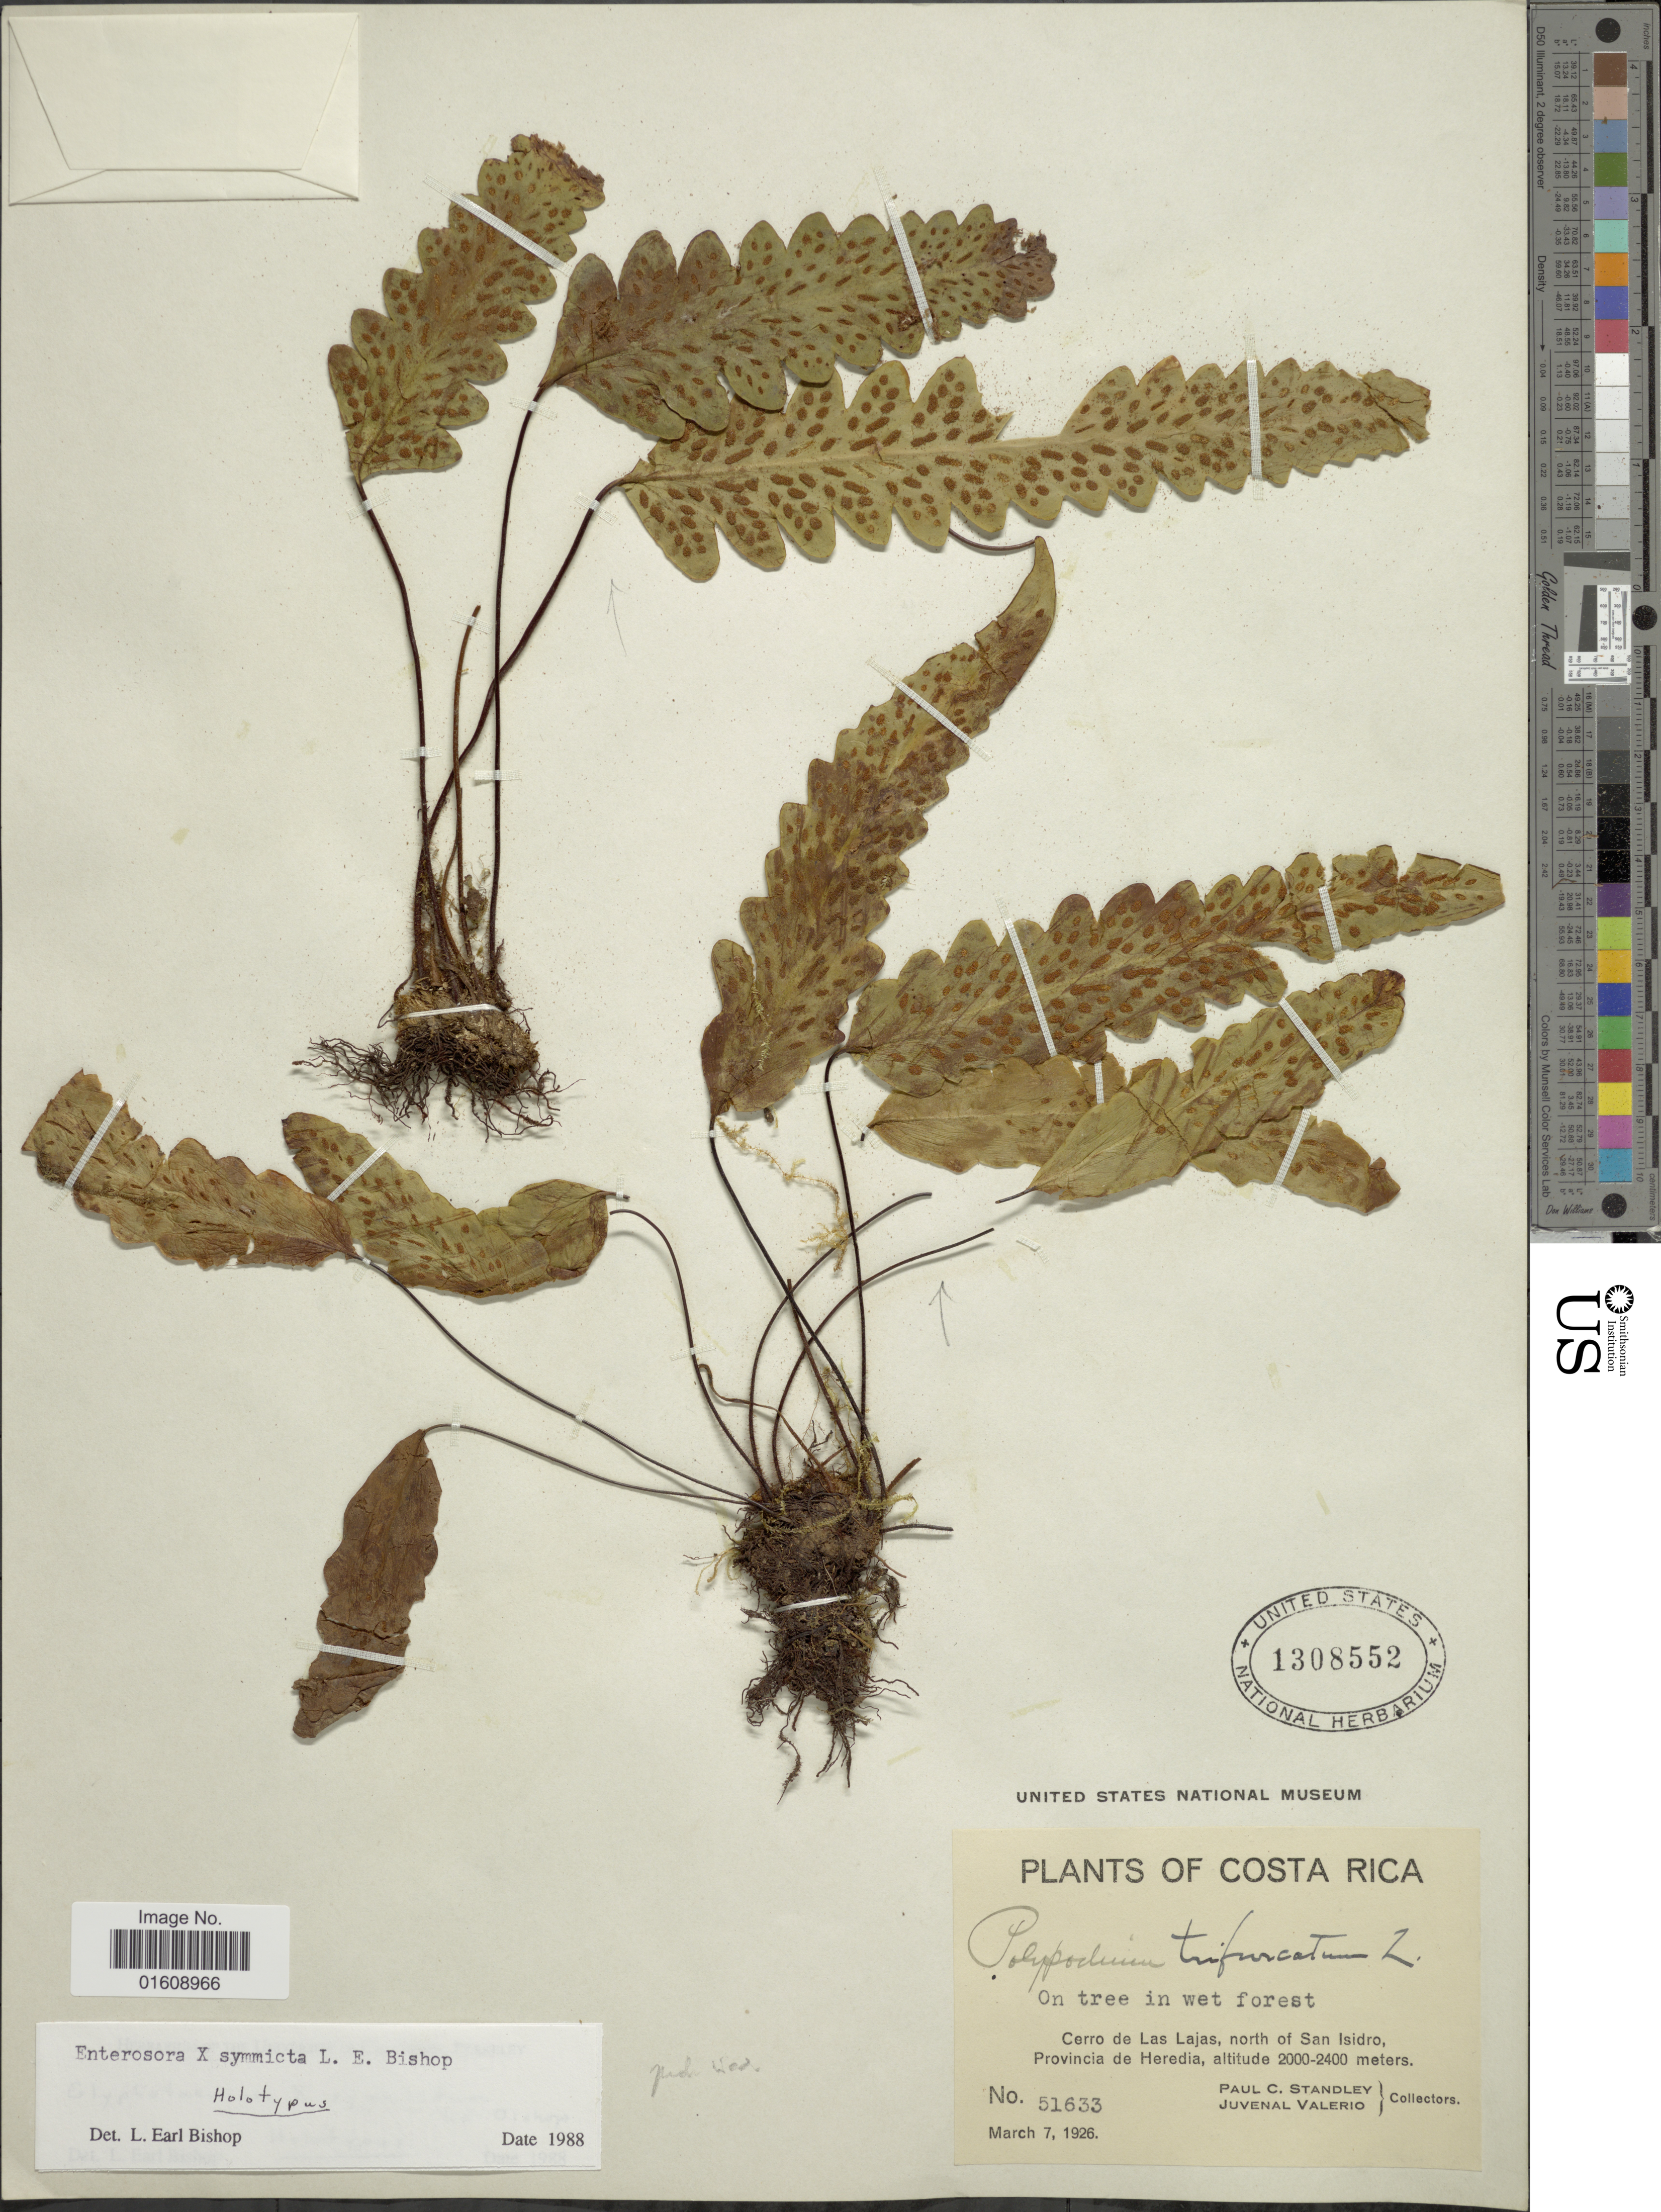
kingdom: Plantae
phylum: Tracheophyta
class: Polypodiopsida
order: Polypodiales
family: Polypodiaceae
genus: Enterosora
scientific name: Enterosora trifurcata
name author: (L.) L.E. Bishop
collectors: P. C. Standley & J. Valerio R.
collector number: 51633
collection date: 1926-03-07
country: Costa Rica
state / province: Heredia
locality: Costa Rica, Cerro de Las Lajs, north of San Isidro, Provincia de Heredia.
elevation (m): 2000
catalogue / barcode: US 1308552